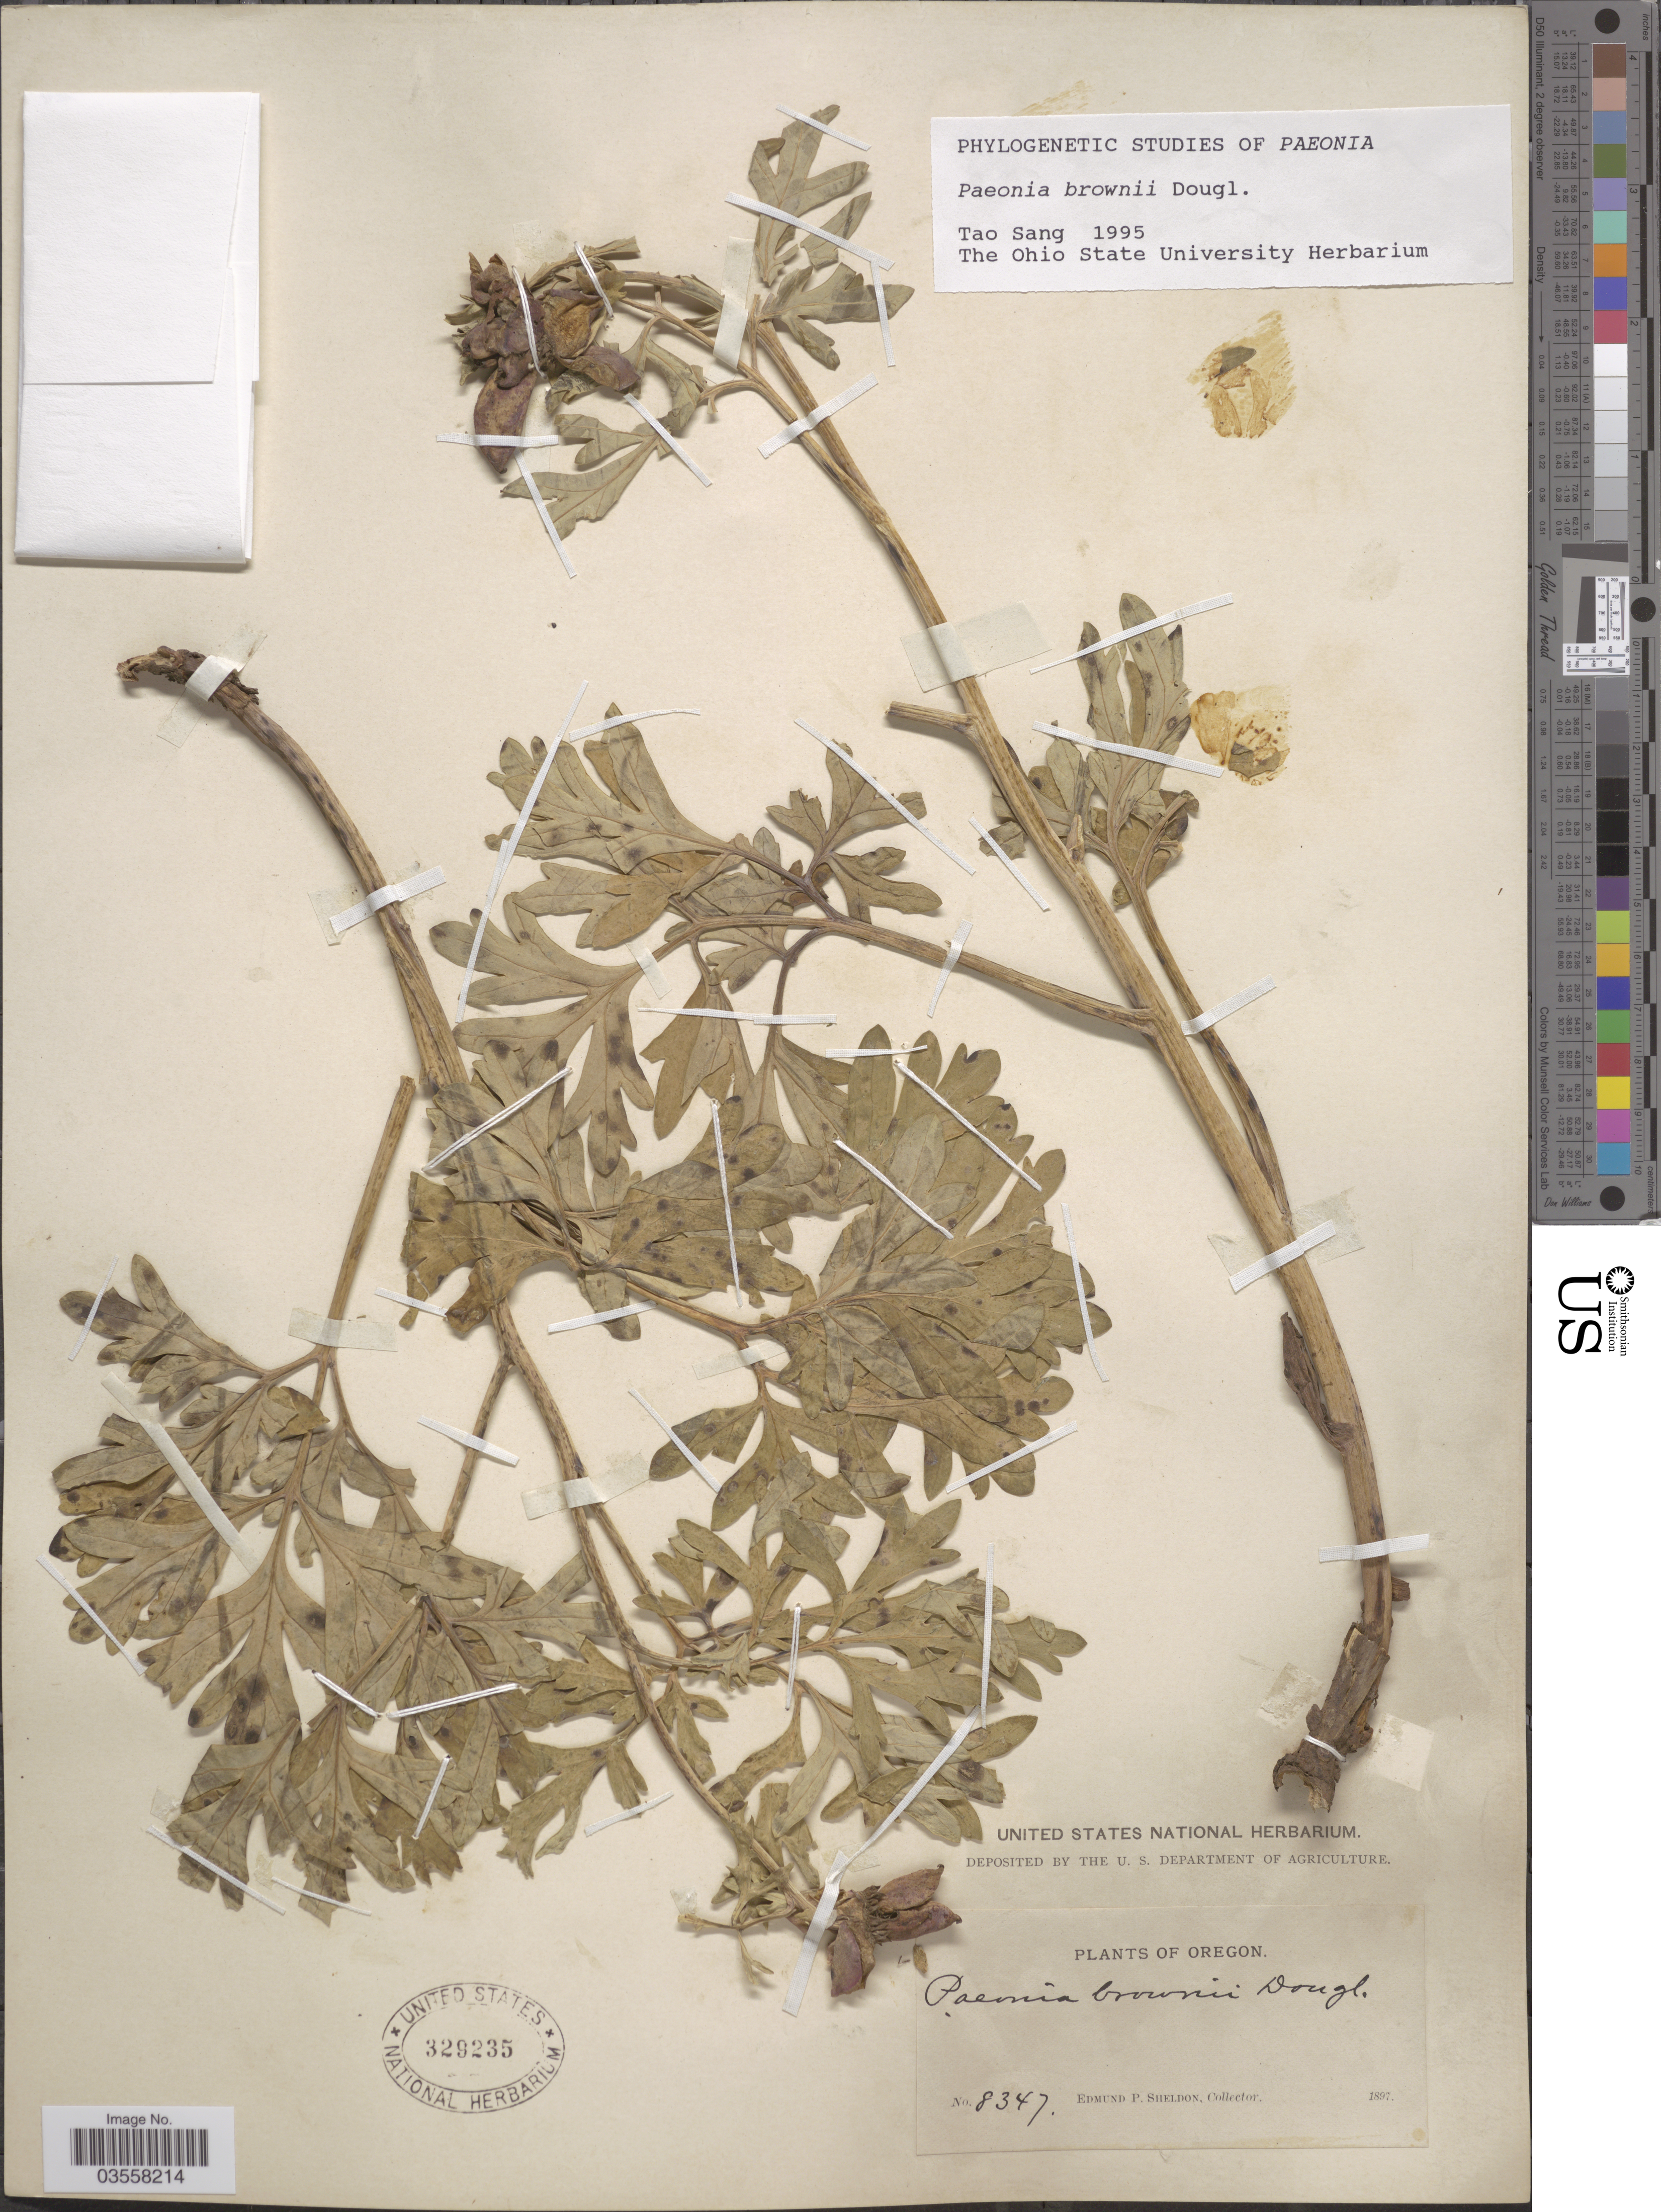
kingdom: Plantae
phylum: Tracheophyta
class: Magnoliopsida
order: Saxifragales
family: Paeoniaceae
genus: Paeonia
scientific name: Paeonia brownii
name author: Douglas ex Hook.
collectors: E. P. Sheldon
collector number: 8347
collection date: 1897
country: United States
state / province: Oregon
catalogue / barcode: US 329235